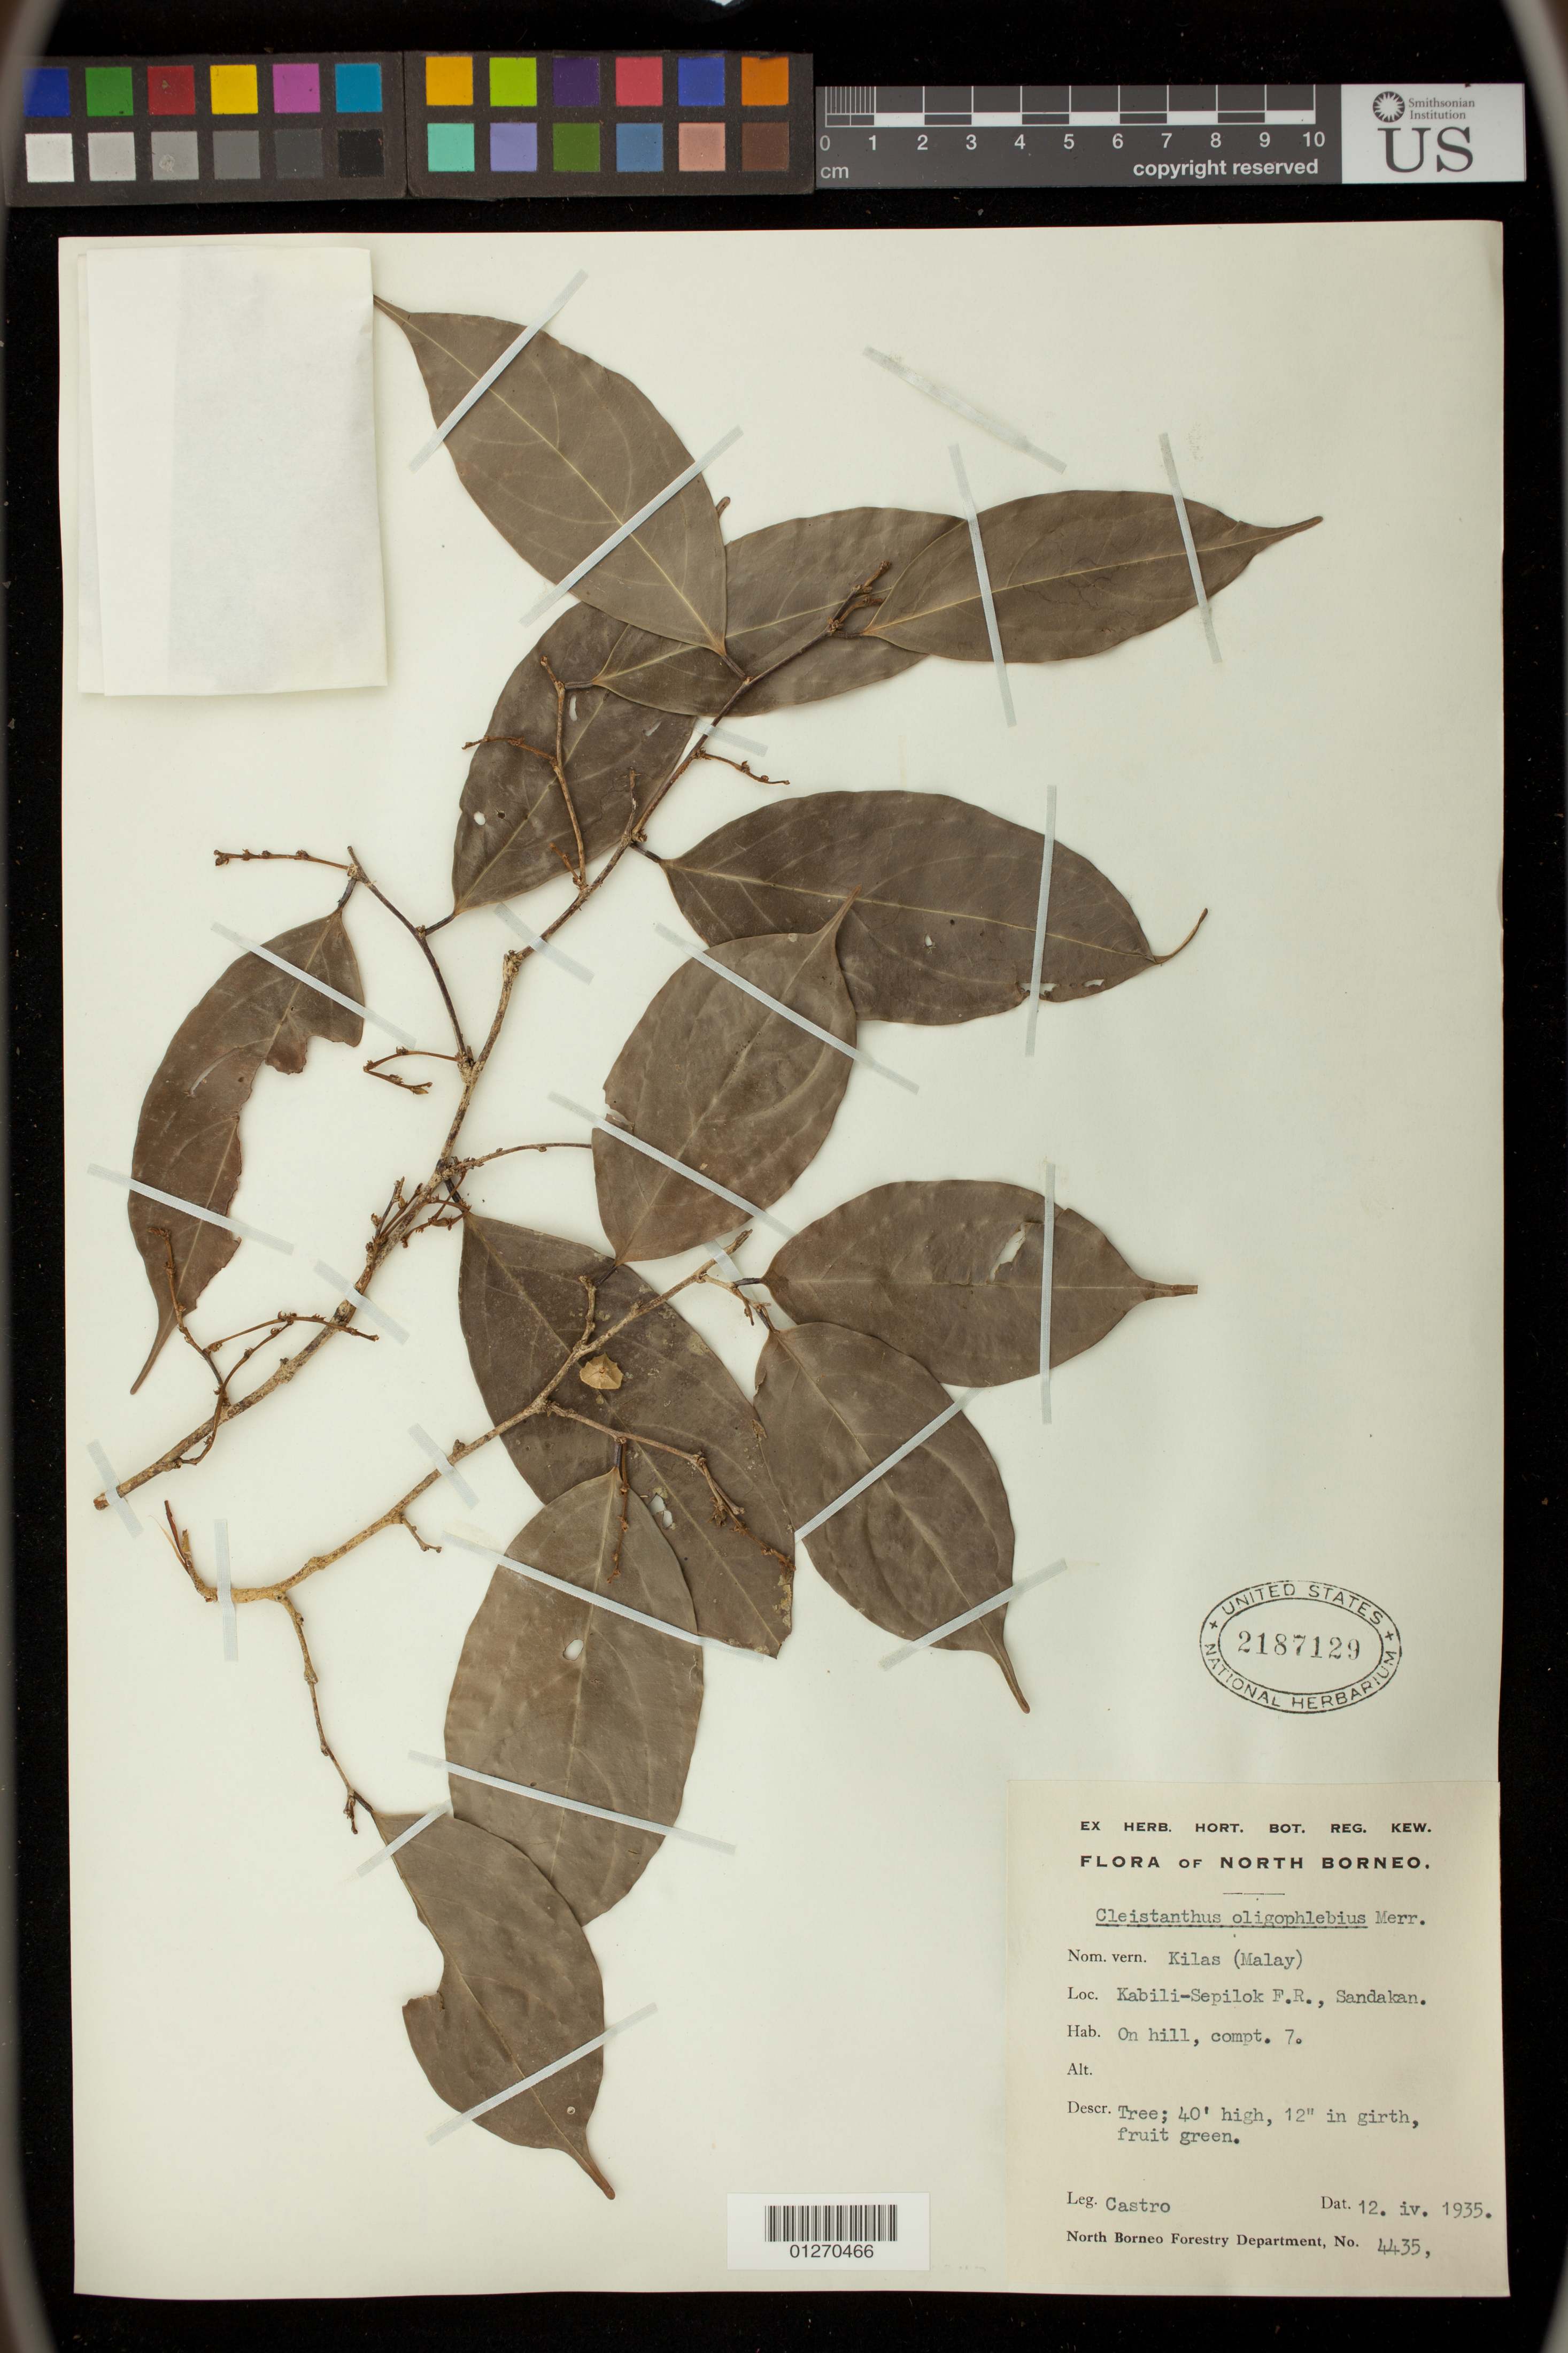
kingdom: Plantae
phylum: Tracheophyta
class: Magnoliopsida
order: Malpighiales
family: Phyllanthaceae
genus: Cleistanthus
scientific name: Cleistanthus oligophlebius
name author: Merr.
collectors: -. Castro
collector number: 4435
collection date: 1935-04-12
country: Malaysia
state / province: Sabah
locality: Kabili-Sepilok F.R., Sandakan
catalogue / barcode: US 2187129